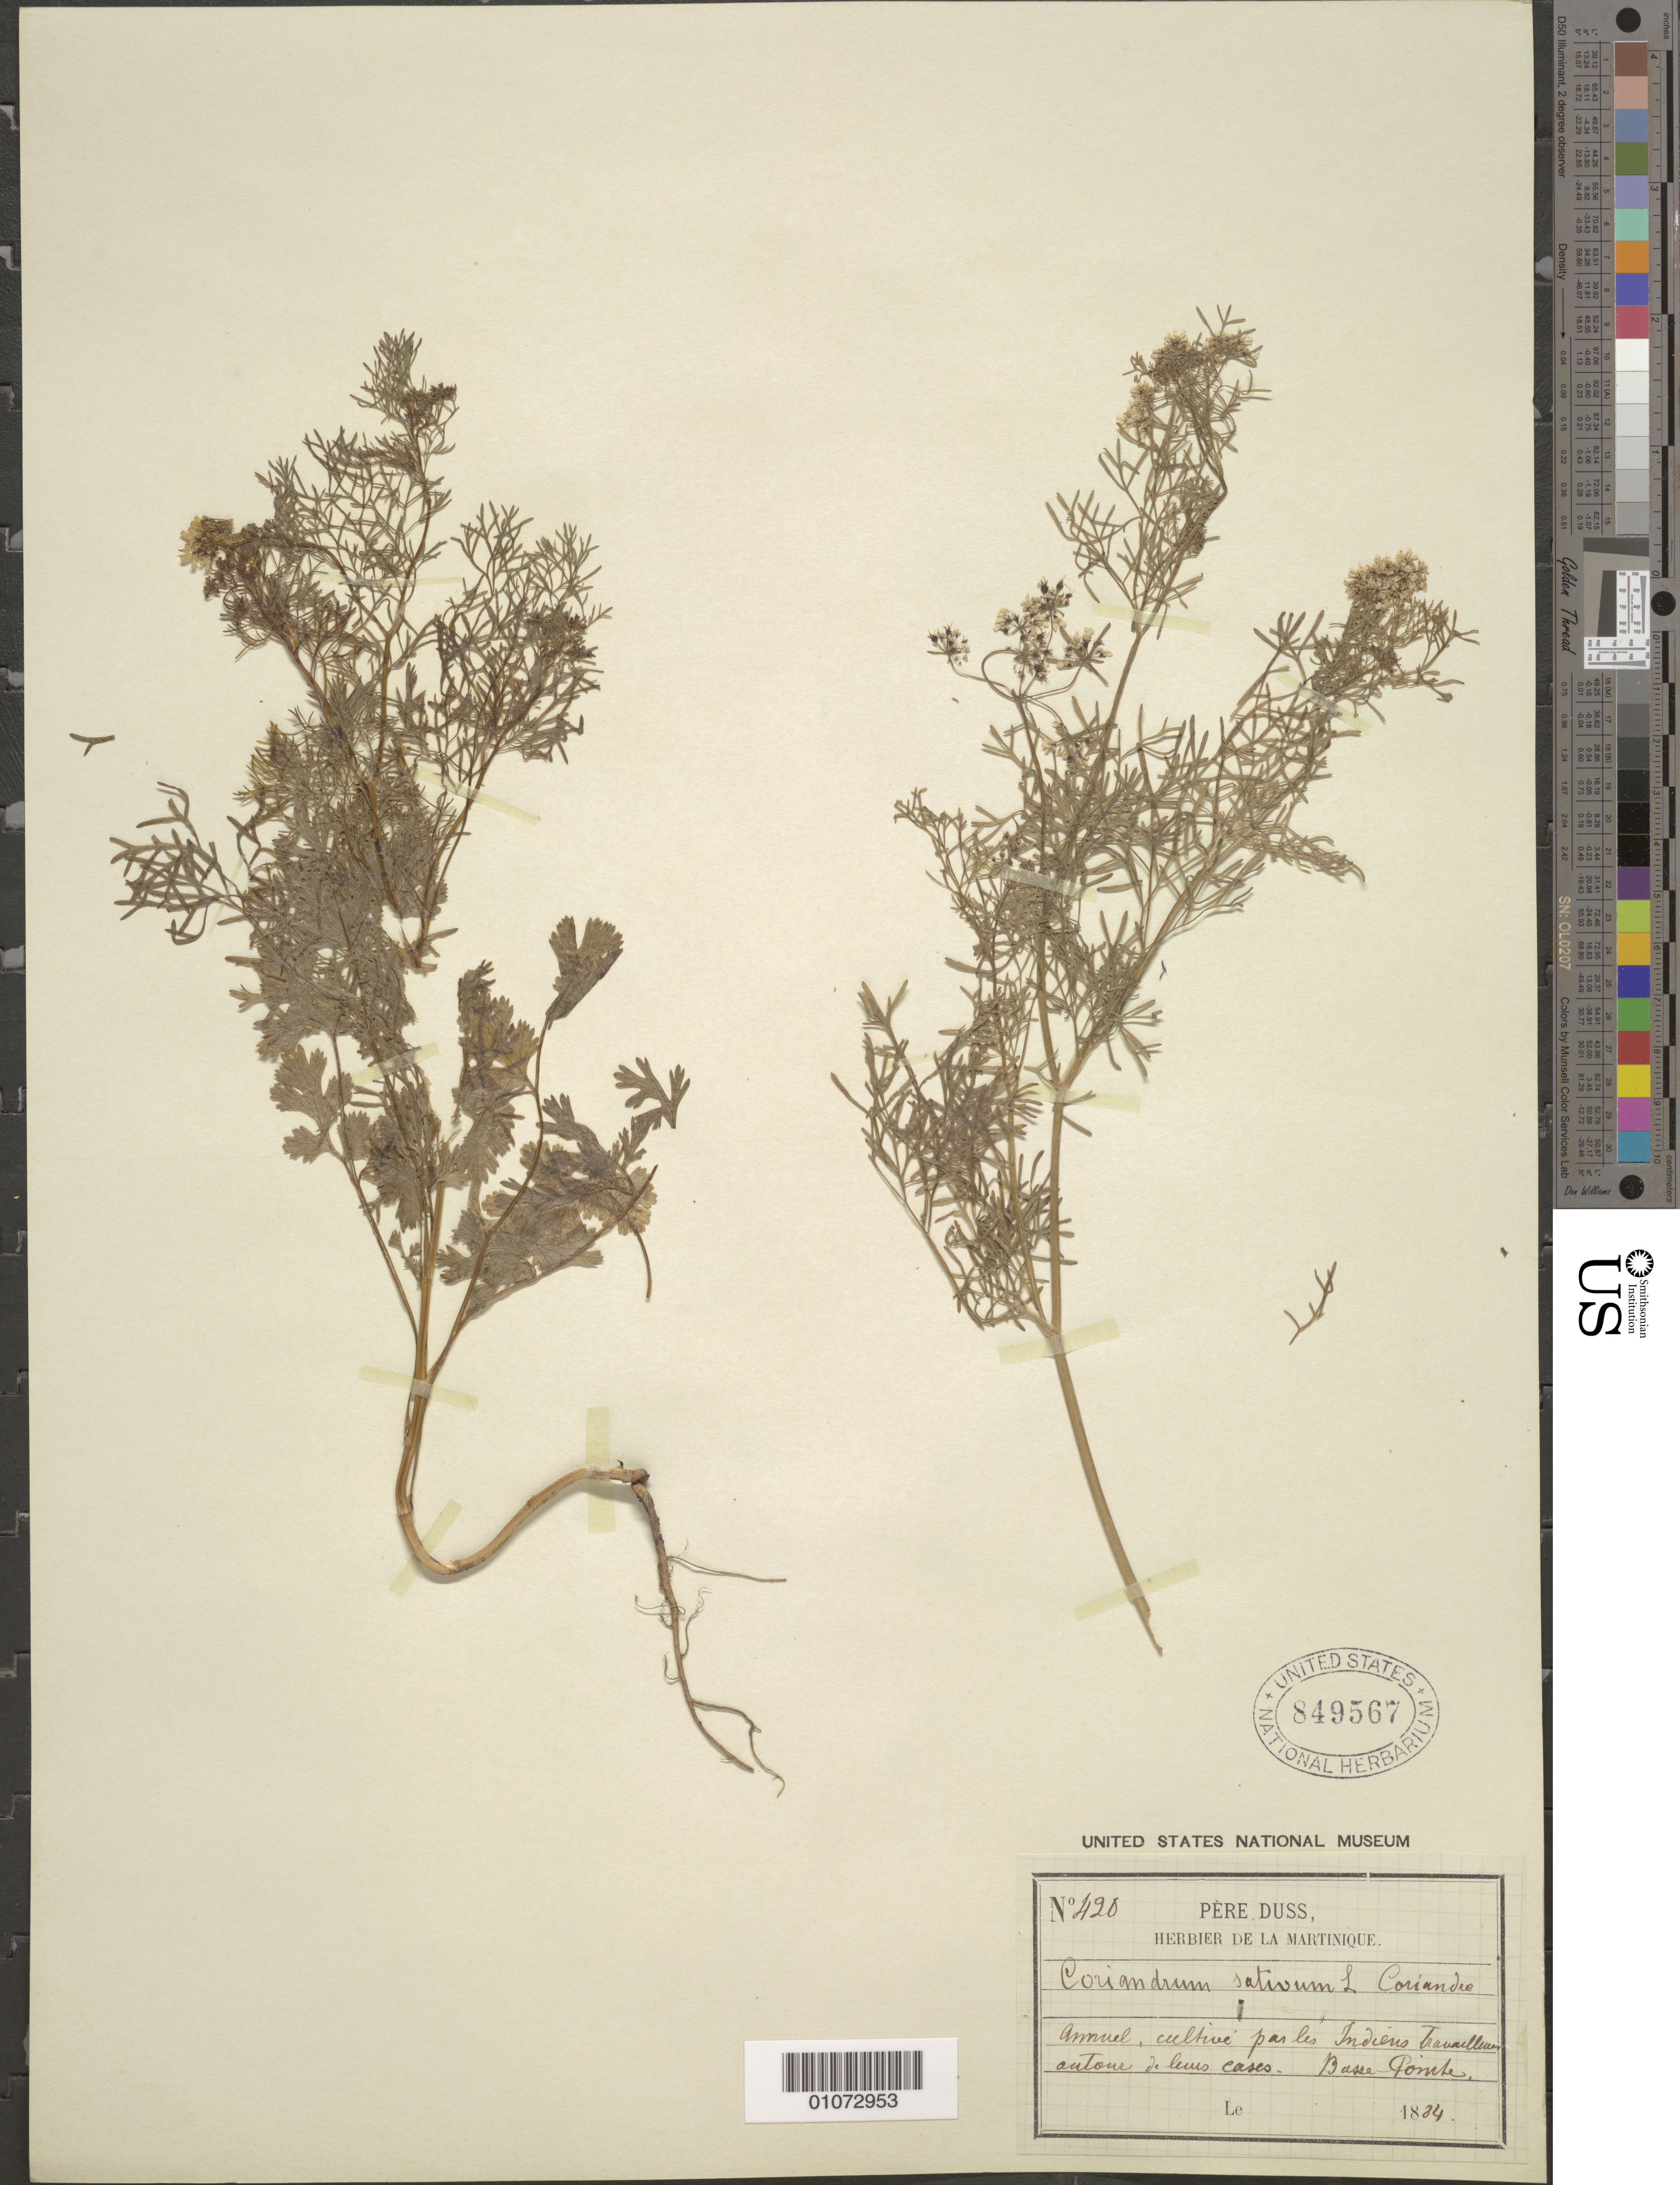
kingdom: Plantae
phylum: Tracheophyta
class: Magnoliopsida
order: Apiales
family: Apiaceae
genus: Coriandrum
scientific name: Coriandrum sativum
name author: L.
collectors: Père Duss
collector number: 428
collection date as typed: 01 Jan 1884 to 31 Dec 1884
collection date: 1884-01-01/1884-12-31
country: Martinique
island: Martinique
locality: Basse-Pointe.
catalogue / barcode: US 849567